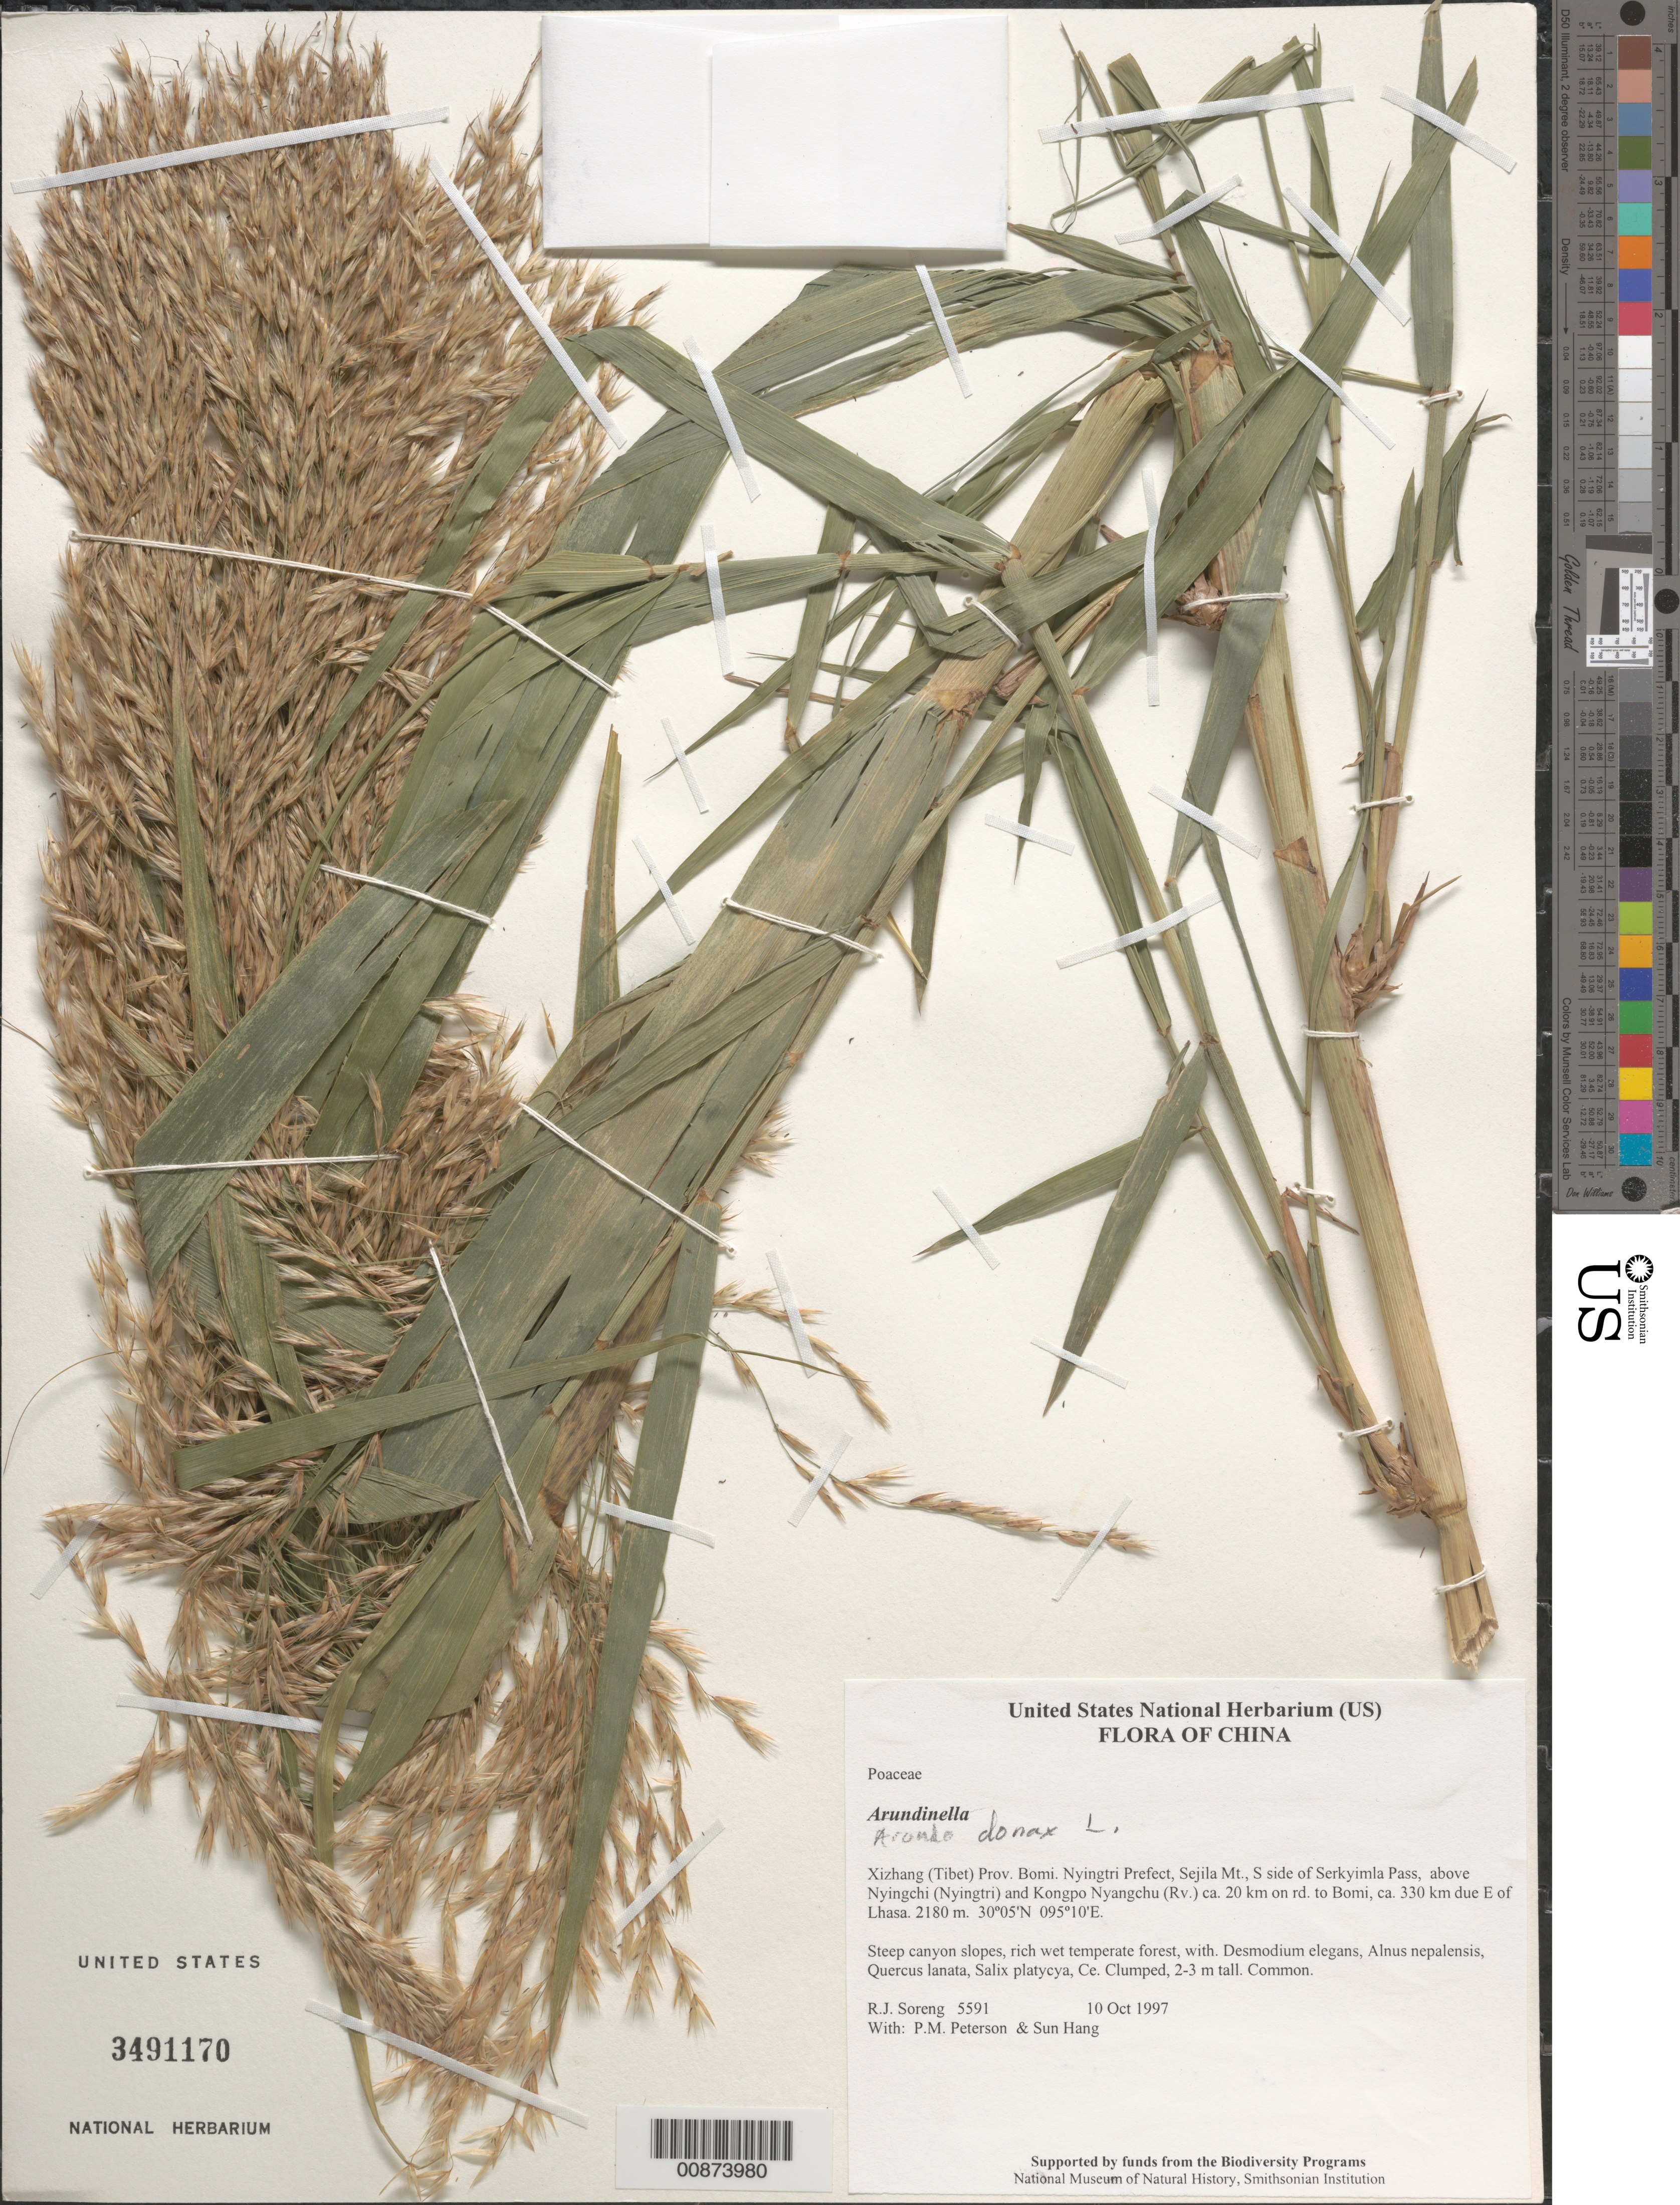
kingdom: Plantae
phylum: Tracheophyta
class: Liliopsida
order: Poales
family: Poaceae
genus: Arundo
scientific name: Arundo donax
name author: L.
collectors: R. J. Soreng, P. M. Peterson & Sun Hang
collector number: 5591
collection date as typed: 10 Oct 1997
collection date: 1997-10-10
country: China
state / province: Xizang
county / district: Bomi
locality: Nyingtri Prefect, Sejila Mt., S side of Serkyimla Pass, above Nyingchi (Nyingtri) and Kongpo Nyangchu (Rv.) ca. 20 km on rd. to Bomi, ca. 330 km due E of Lhasa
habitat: Steep canyon slopes, rich wet temperate forest, with. Desmodium elegans, Alnus nepalensis, Quercus lanata, Salix platycya, Ce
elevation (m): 2180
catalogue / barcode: US 3491170